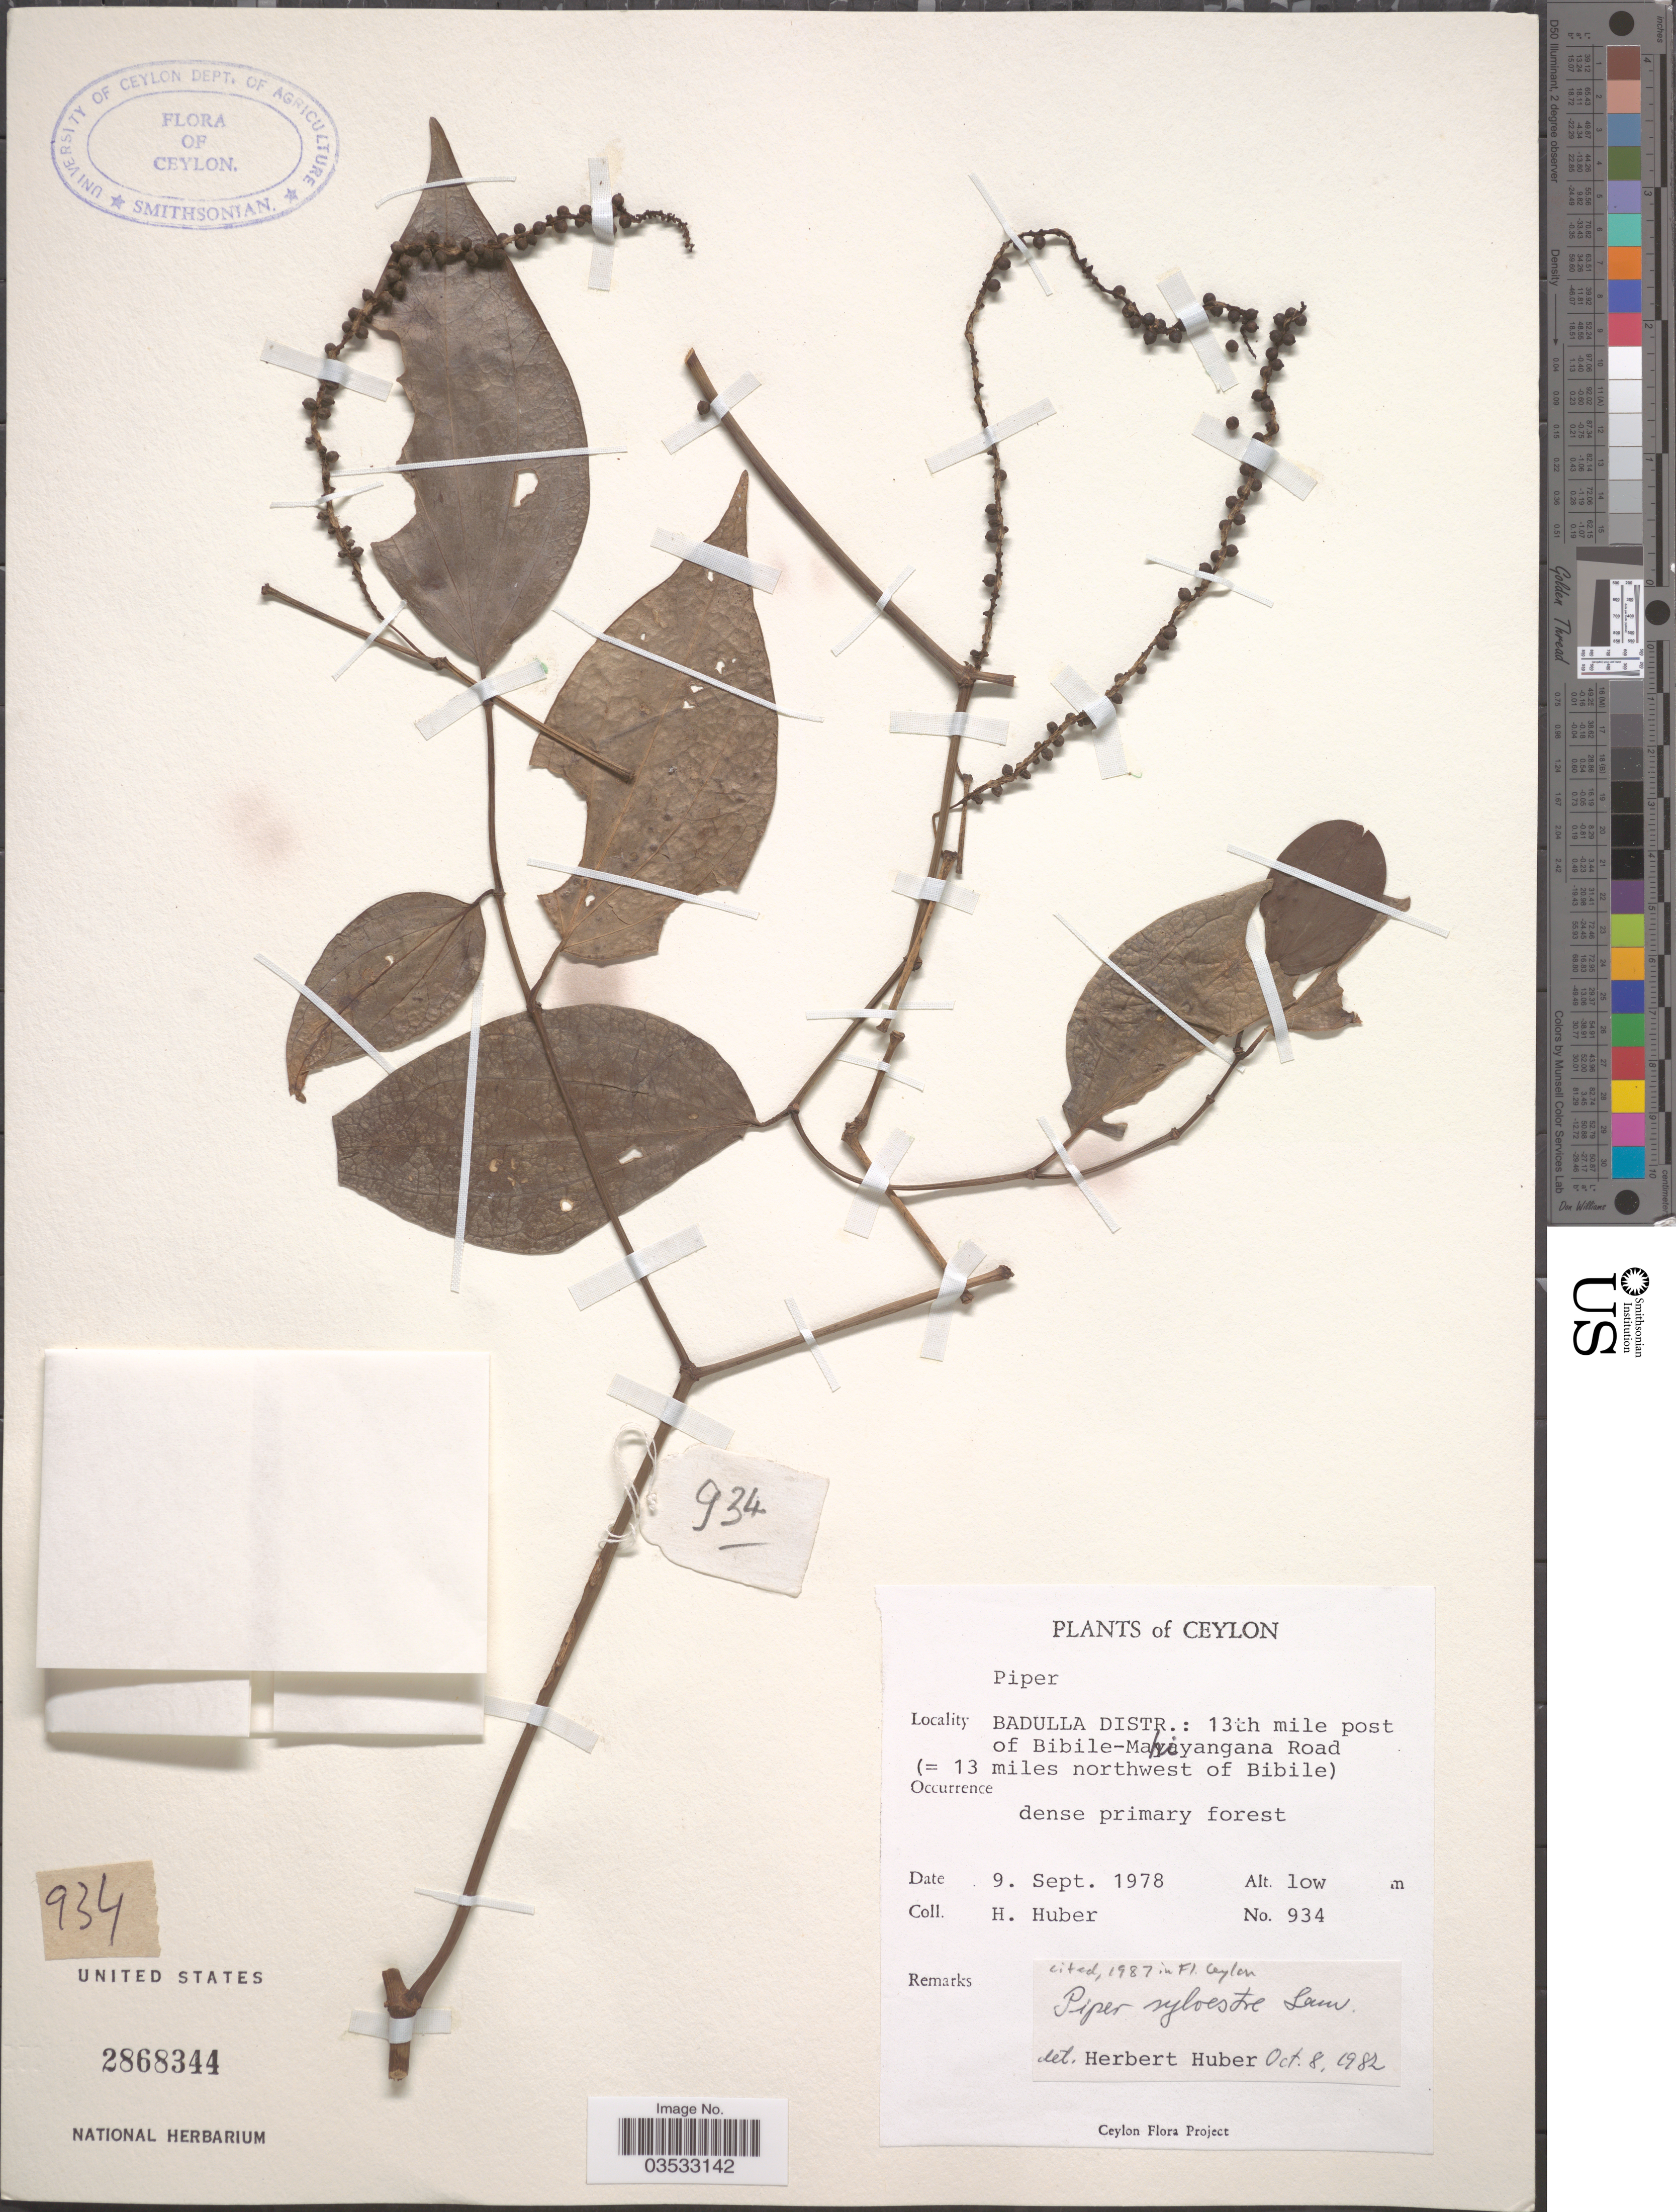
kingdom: Plantae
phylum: Tracheophyta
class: Magnoliopsida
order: Piperales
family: Piperaceae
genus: Piper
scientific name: Piper sylvestre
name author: Lour.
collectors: H. Huber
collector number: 934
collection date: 1978-09-09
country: Sri Lanka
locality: Ceylon. Badulla Distr.: 13th mile post of Bibile - Mahiyangana Road (= 13 miles northwest of Bibile).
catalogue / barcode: US 2868344